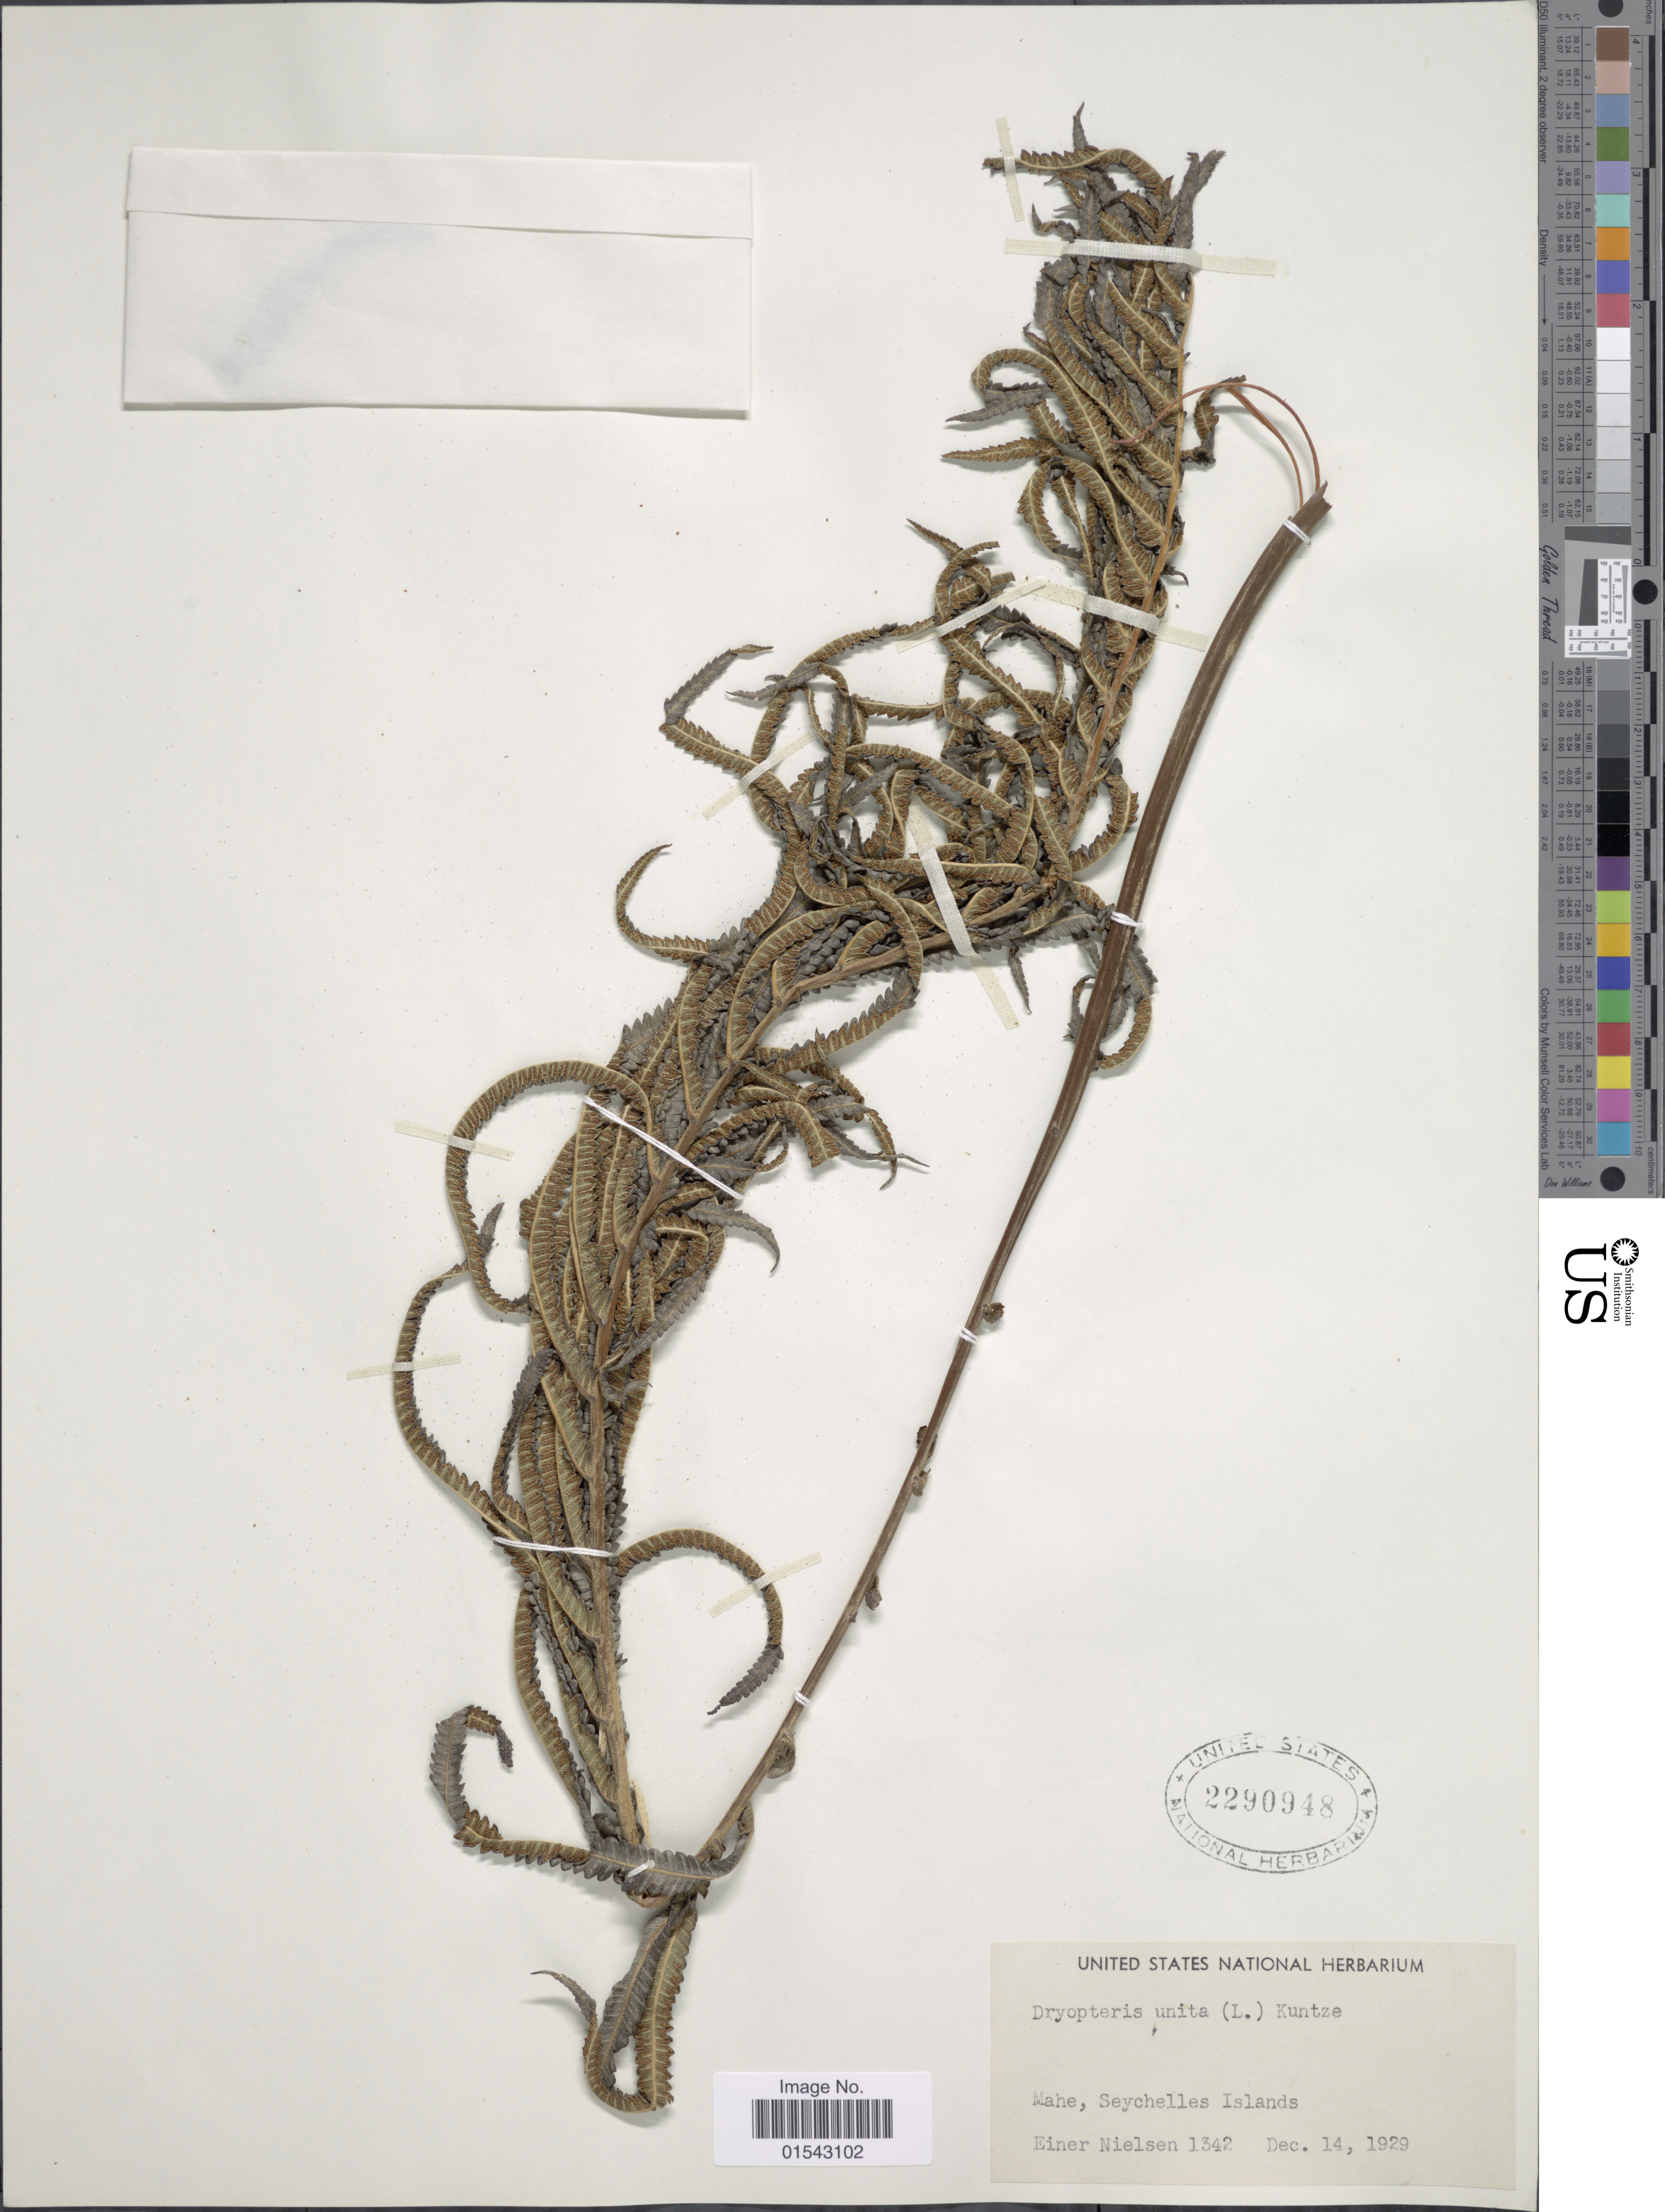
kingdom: Plantae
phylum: Tracheophyta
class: Polypodiopsida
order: Polypodiales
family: Thelypteridaceae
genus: Cyclosorus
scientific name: Cyclosorus sp.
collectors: E. Nielsen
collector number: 1342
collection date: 1929-12-14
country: Seychelles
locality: Mahe, Seychelles Islands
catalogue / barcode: US 2290948